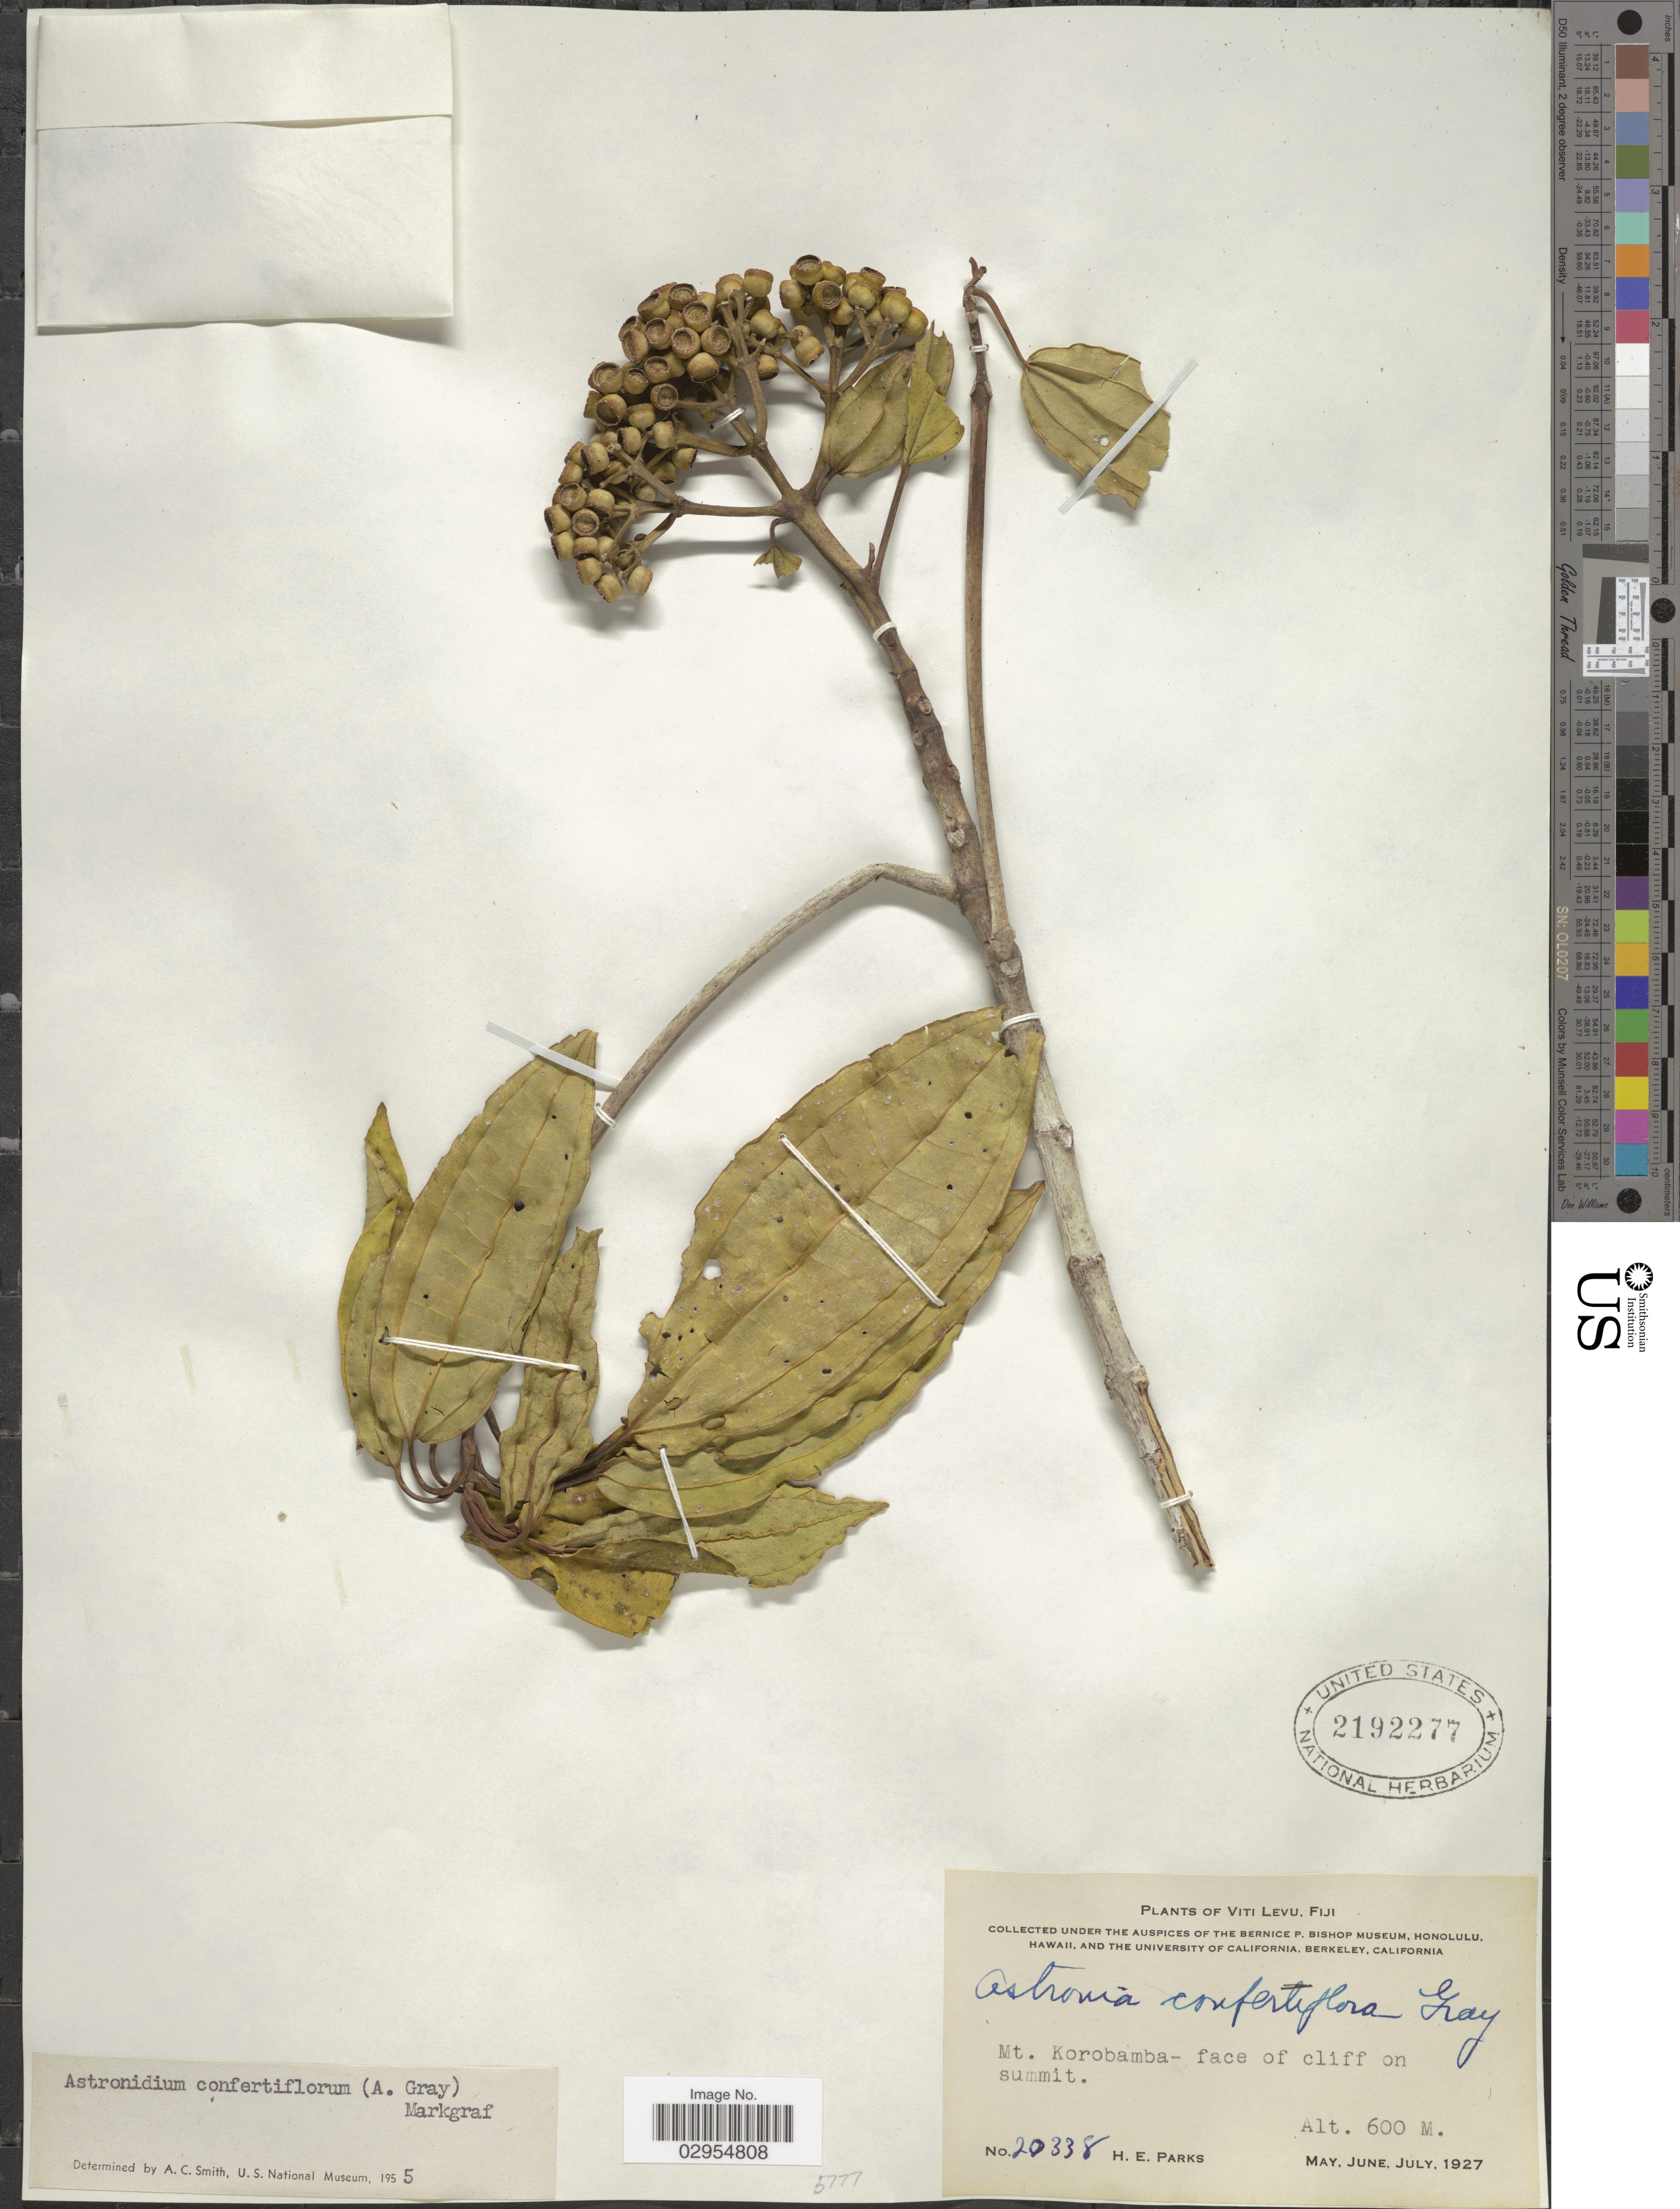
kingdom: Plantae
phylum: Tracheophyta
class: Magnoliopsida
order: Myrtales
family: Melastomataceae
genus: Astronidium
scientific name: Astronidium confertiflorum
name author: (A. Gray) Markgr.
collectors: H. E. Parks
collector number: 20338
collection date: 1927-05/1927-07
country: Fiji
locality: Viti Levu. Mt. Korobamba- face of cliff on summit.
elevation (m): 600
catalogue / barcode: US 2192277